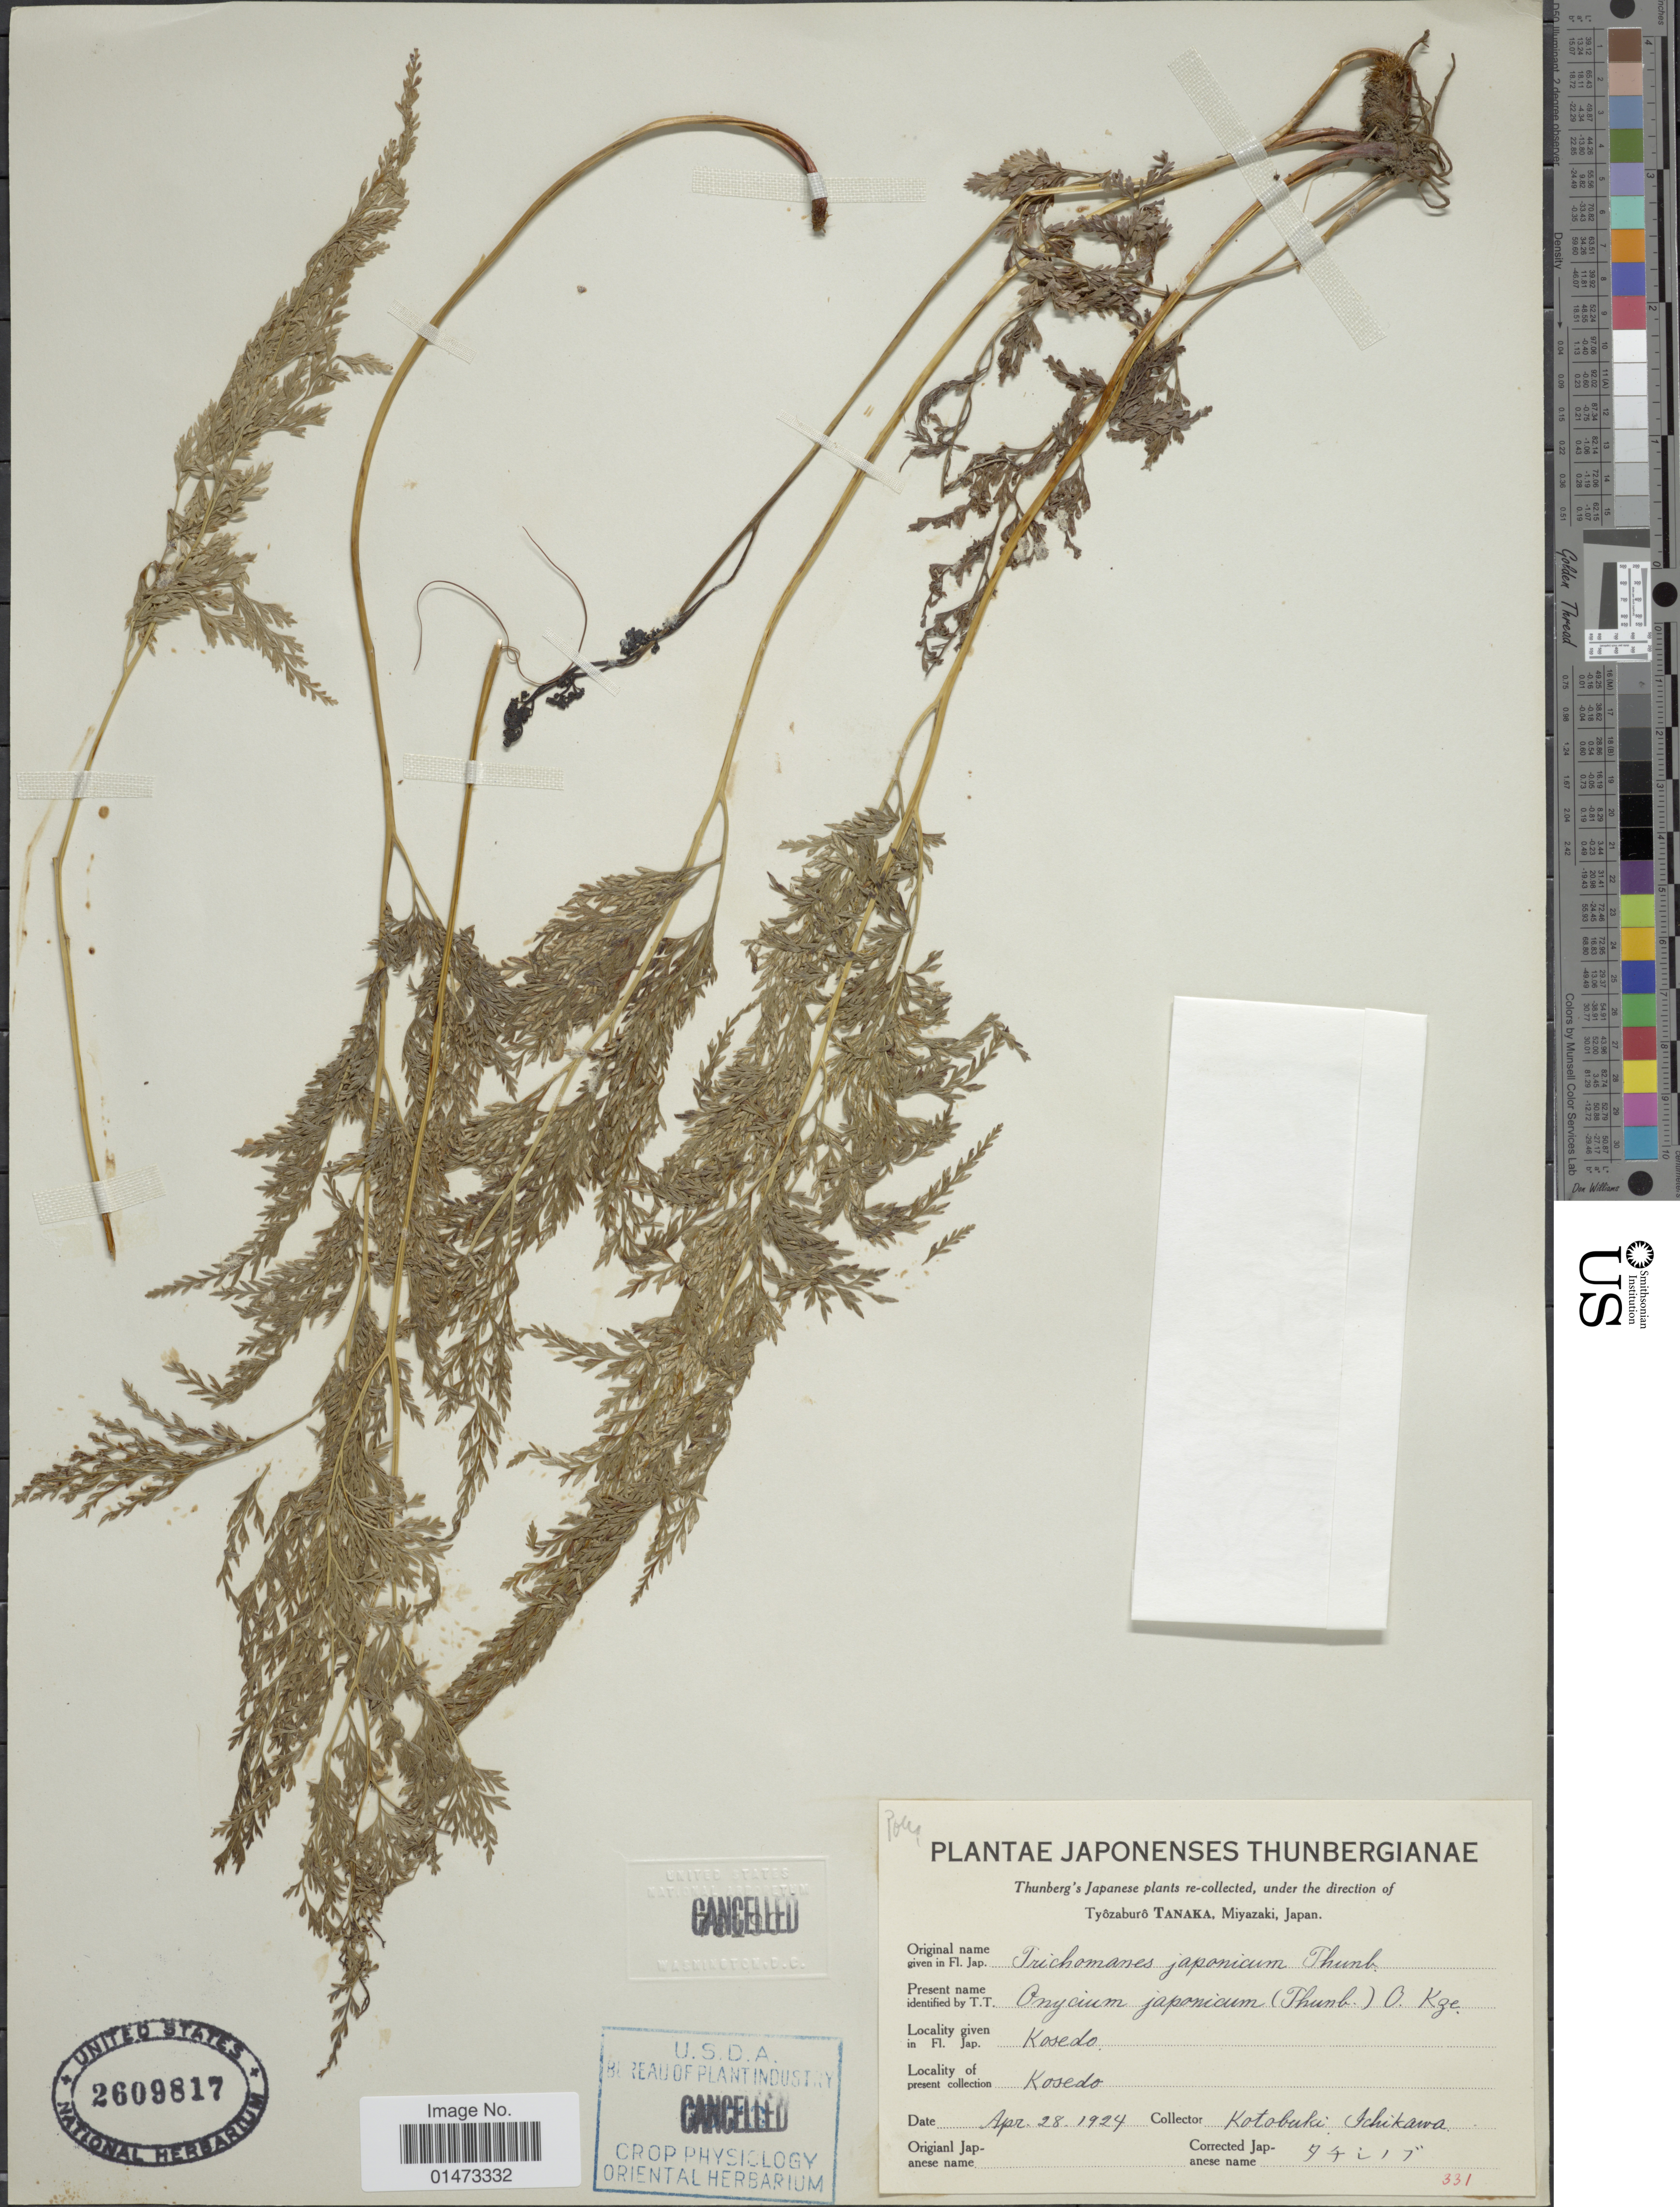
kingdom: Plantae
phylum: Tracheophyta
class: Polypodiopsida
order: Polypodiales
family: Pteridaceae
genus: Onychium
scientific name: Onychium japonicum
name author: (Thunb.) Kunze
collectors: K. Ichikawa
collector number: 331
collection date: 1924-04-28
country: Japan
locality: Kosedo.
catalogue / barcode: US 2609817